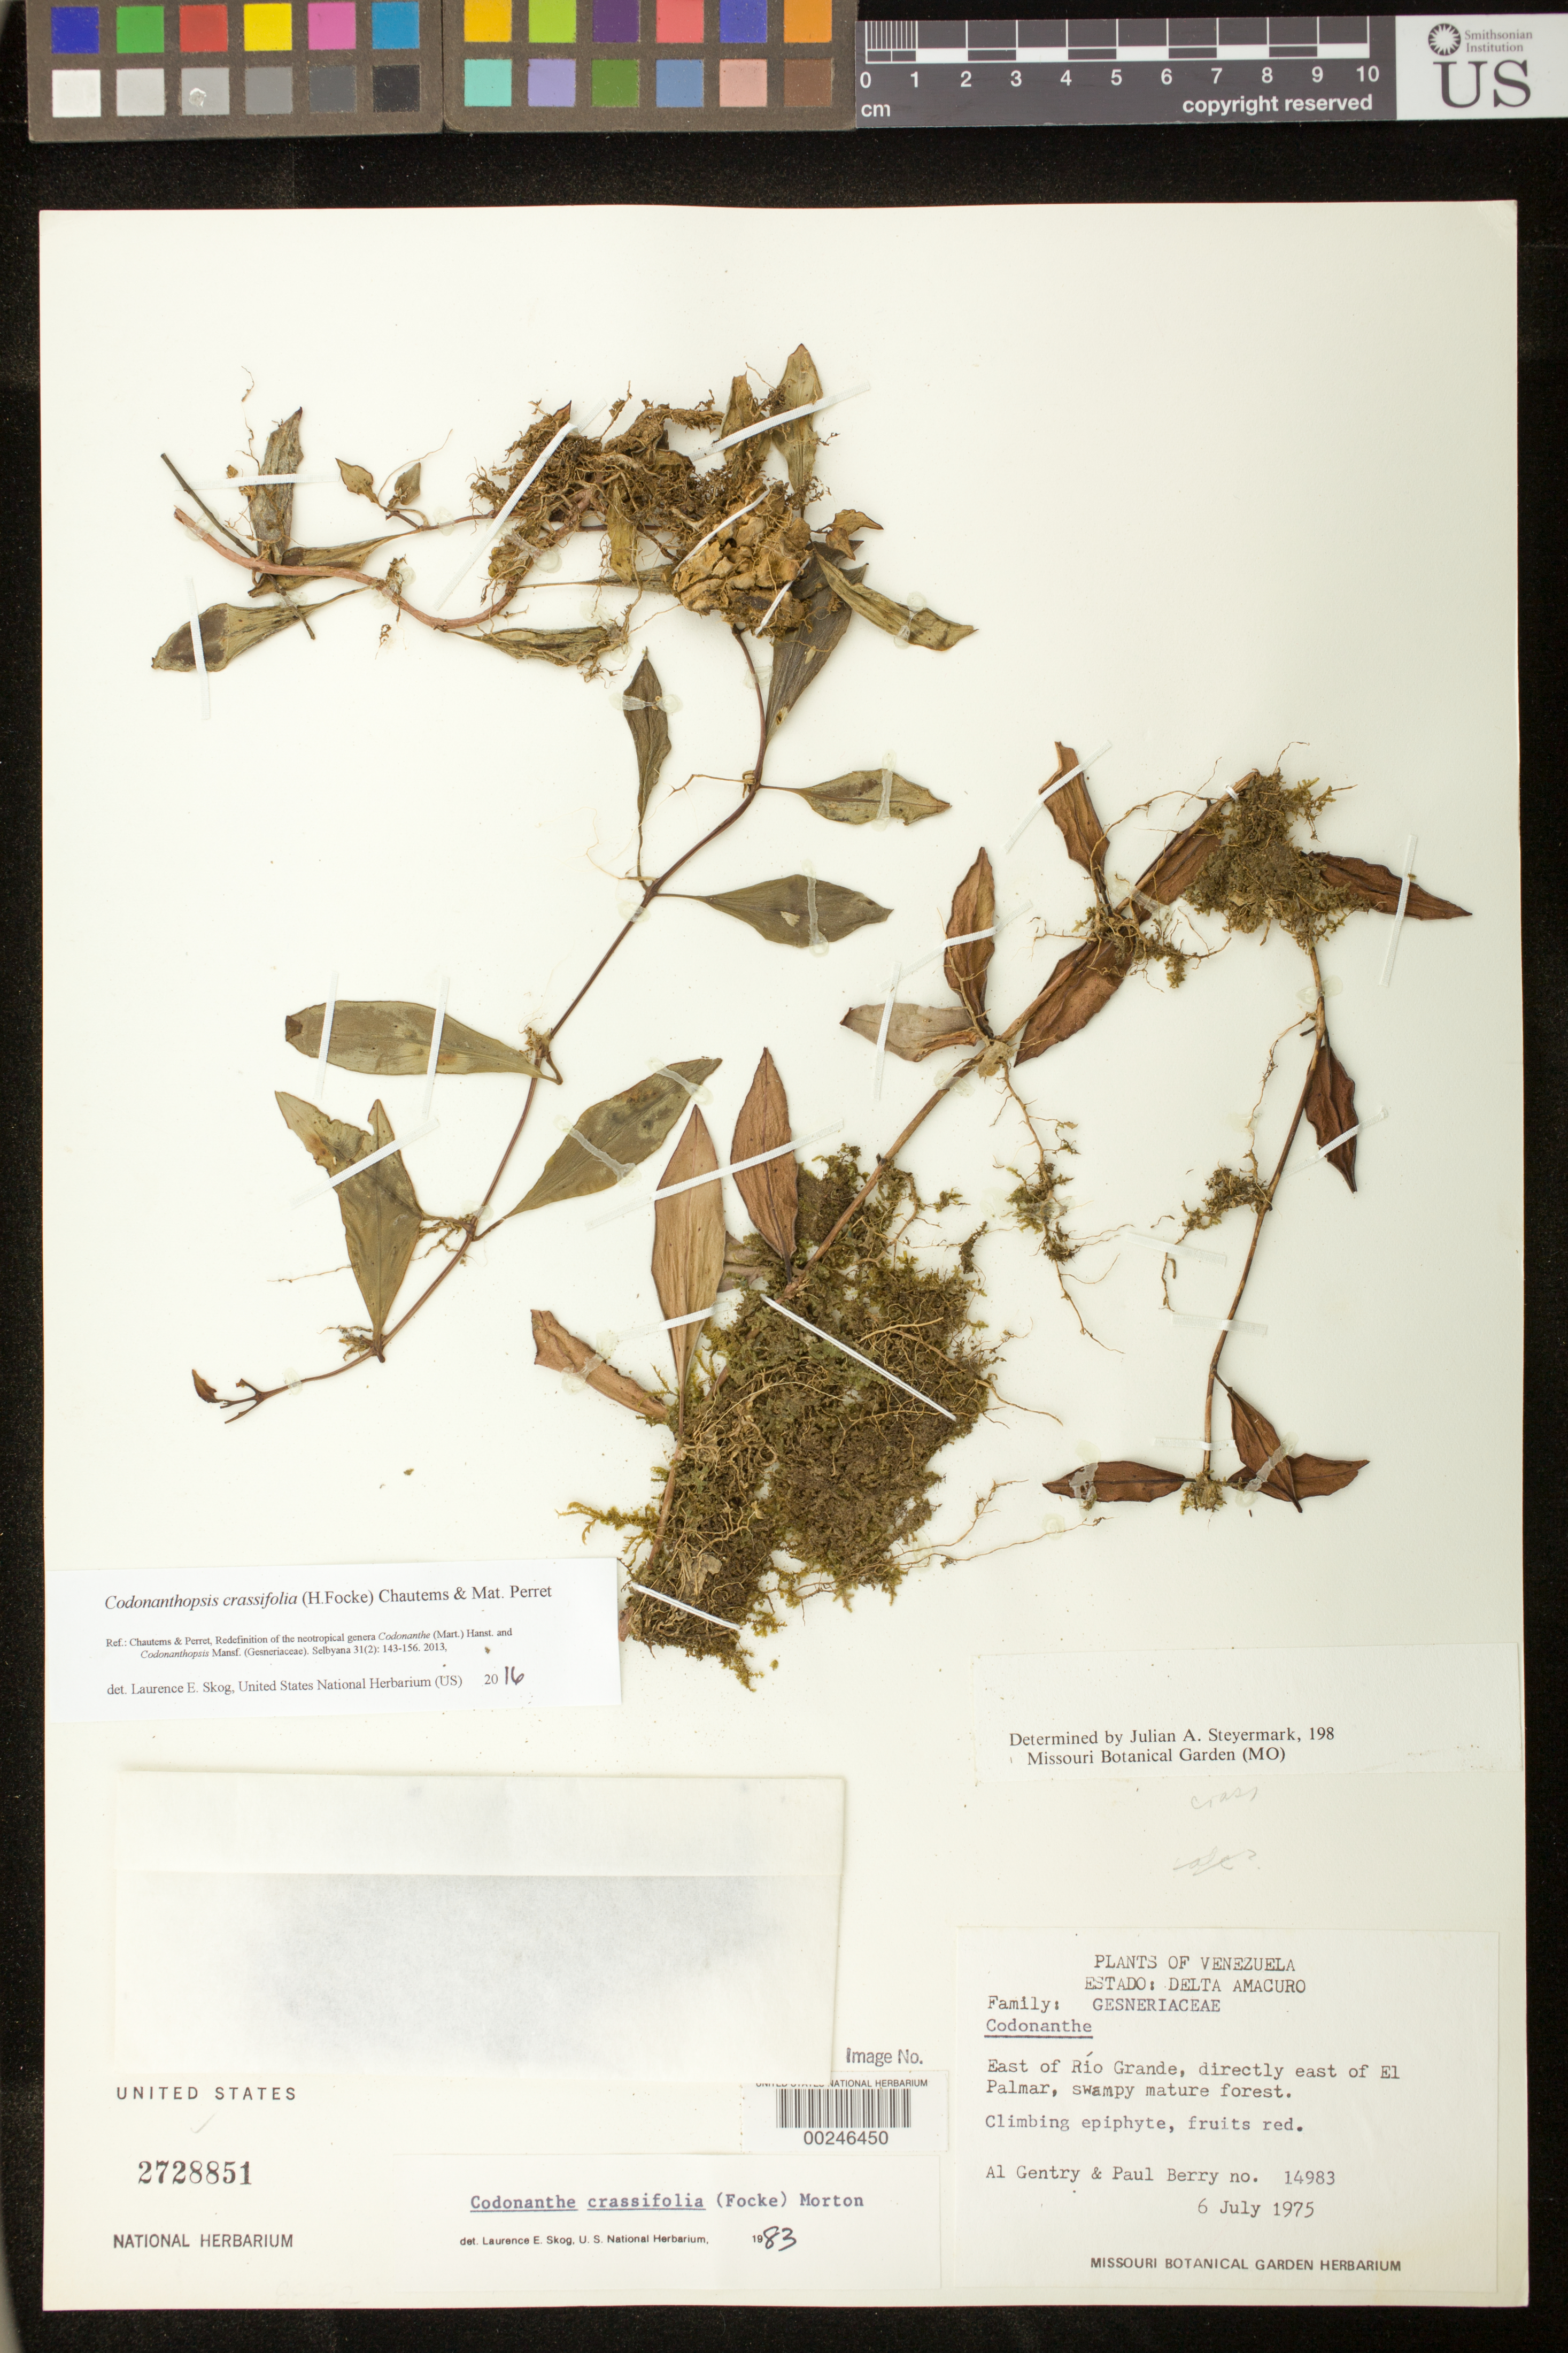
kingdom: Plantae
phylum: Tracheophyta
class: Magnoliopsida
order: Lamiales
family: Gesneriaceae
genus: Codonanthopsis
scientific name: Codonanthopsis crassifolia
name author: (H. Focke) Chautems & Mat.Perret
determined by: Skog, Laurence E.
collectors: A. H. Gentry & P. Berry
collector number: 14983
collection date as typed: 06 Jul 1975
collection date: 1975-07-06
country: Venezuela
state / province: Delta Amacuro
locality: E of Rio Grande, directly E of El Palmar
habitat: Swampy mature forest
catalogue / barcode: US 2728851